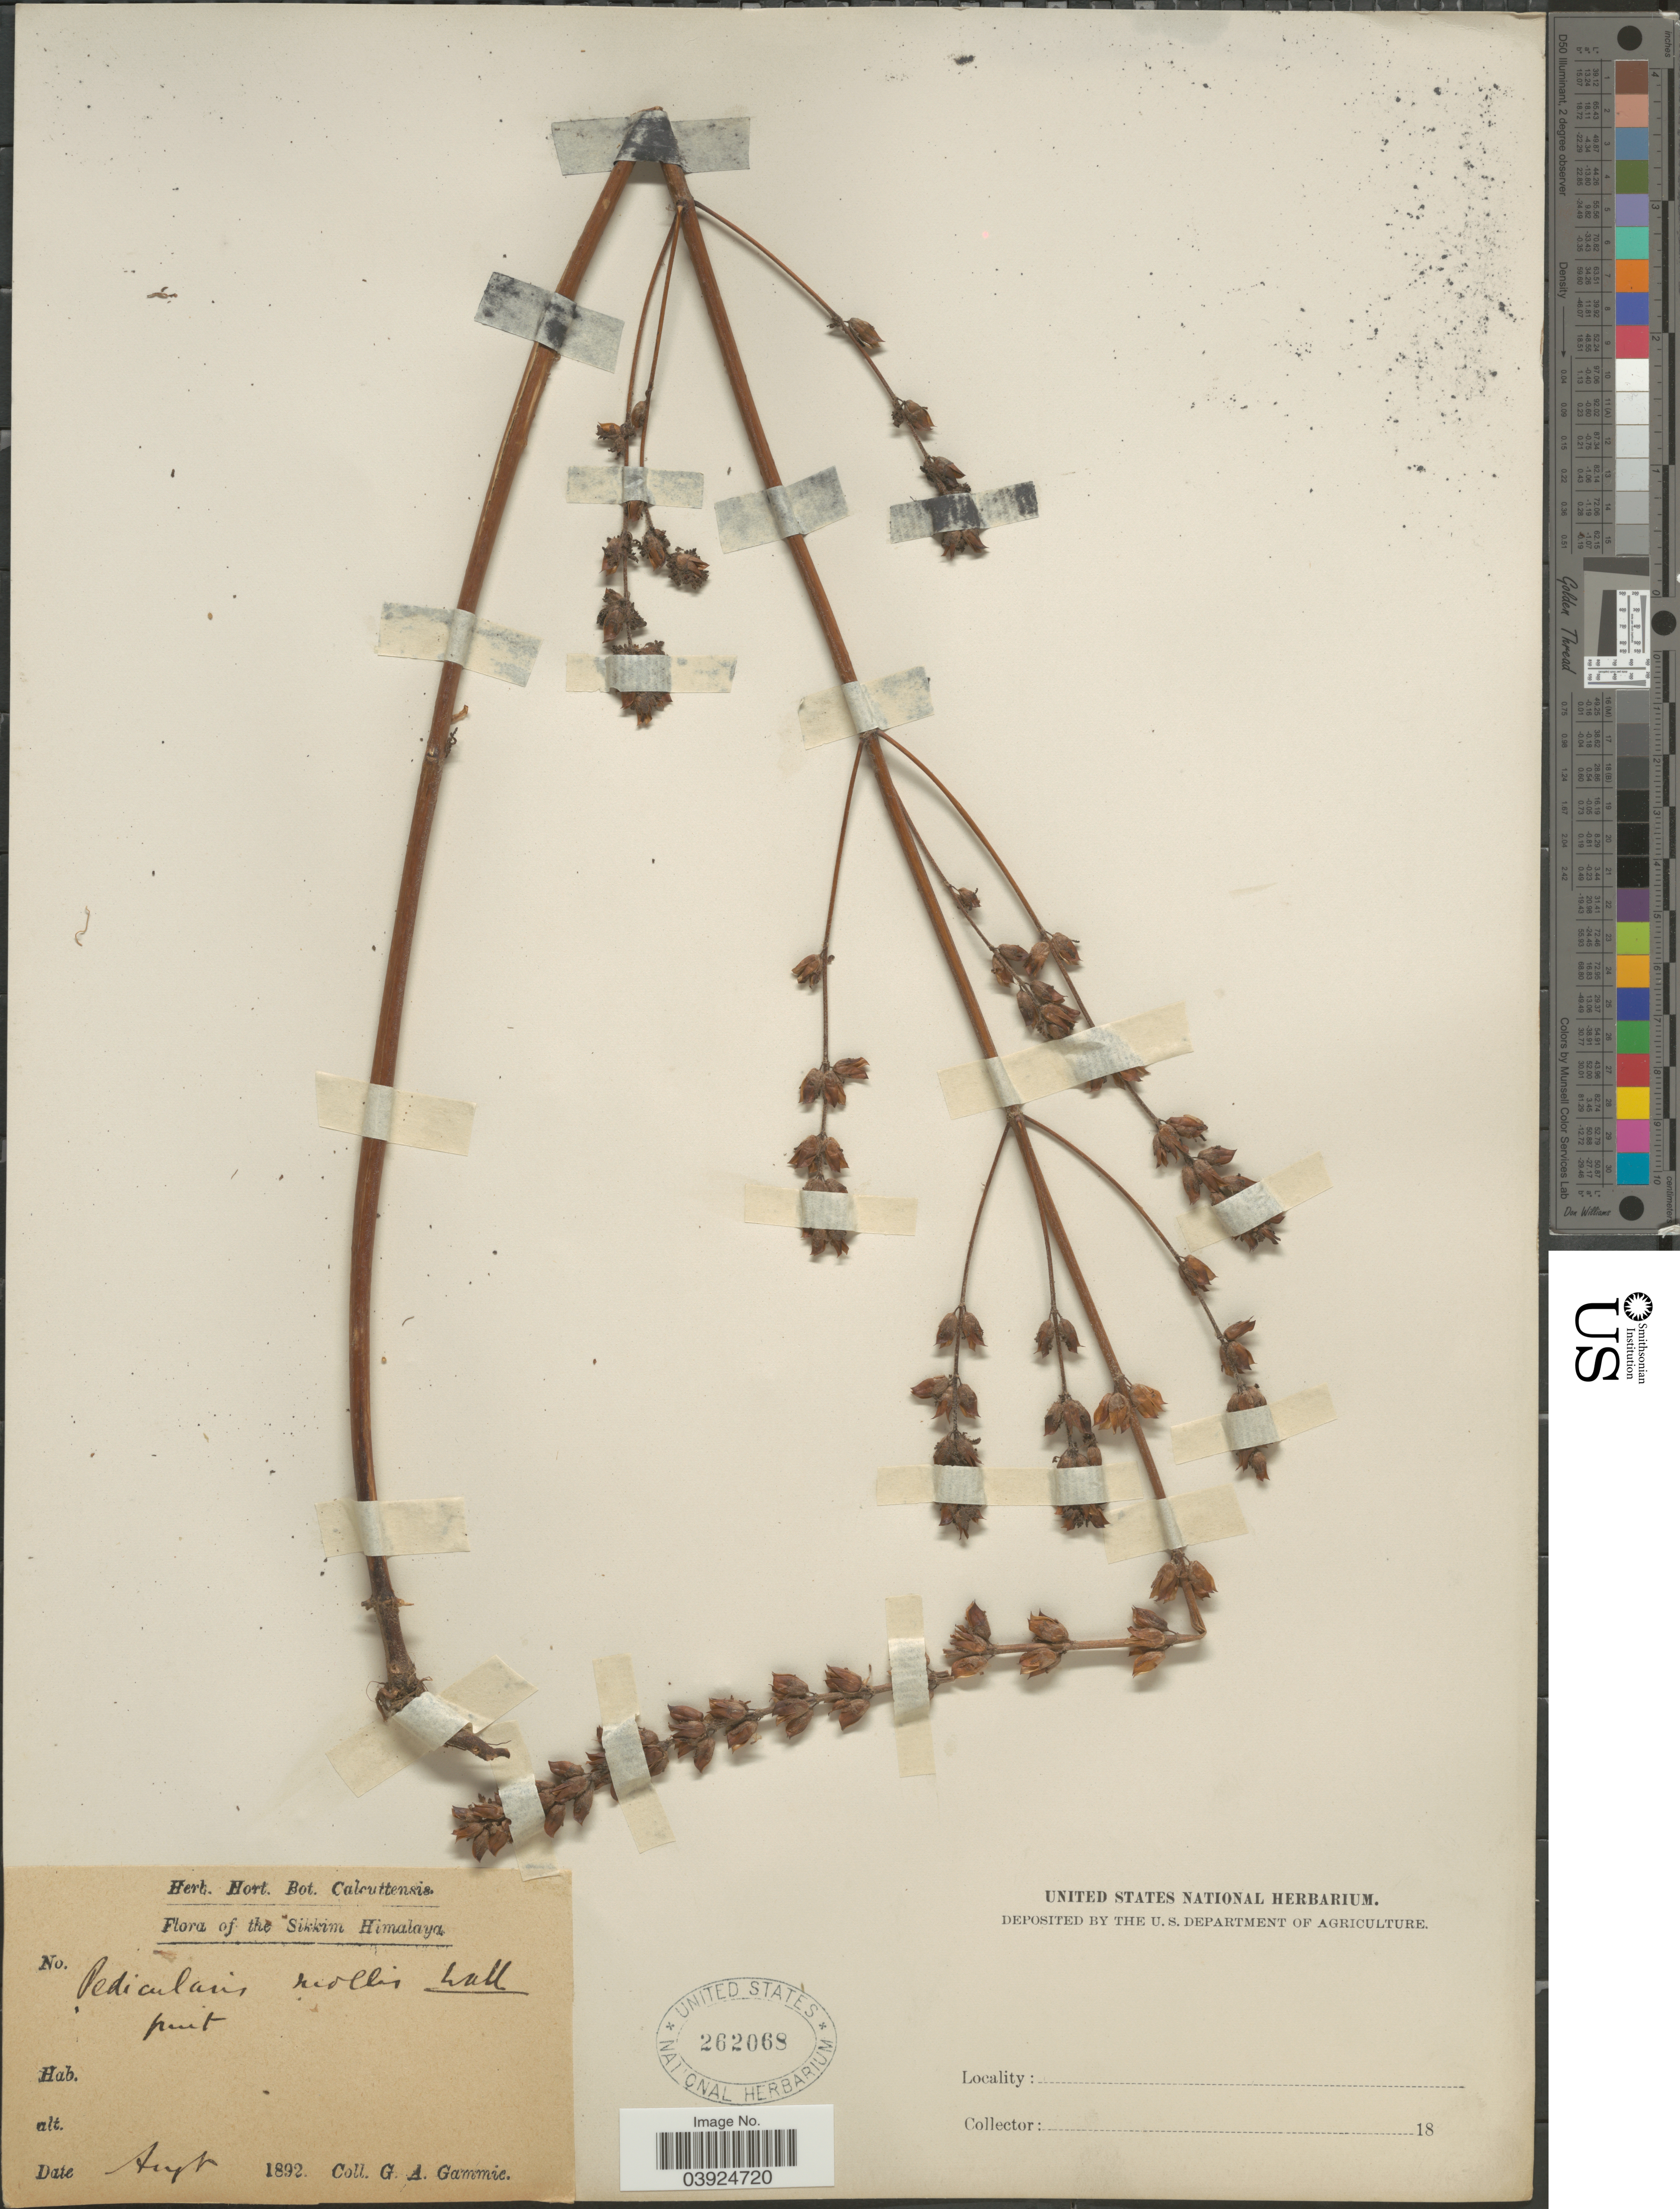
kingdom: Plantae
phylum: Tracheophyta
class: Magnoliopsida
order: Lamiales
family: Orobanchaceae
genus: Pedicularis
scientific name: Pedicularis mollis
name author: Wall. ex Benth.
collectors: G. Gammie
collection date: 1892-08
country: India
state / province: Sikkim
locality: The Sikkim Himalaya.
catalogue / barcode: US 262068